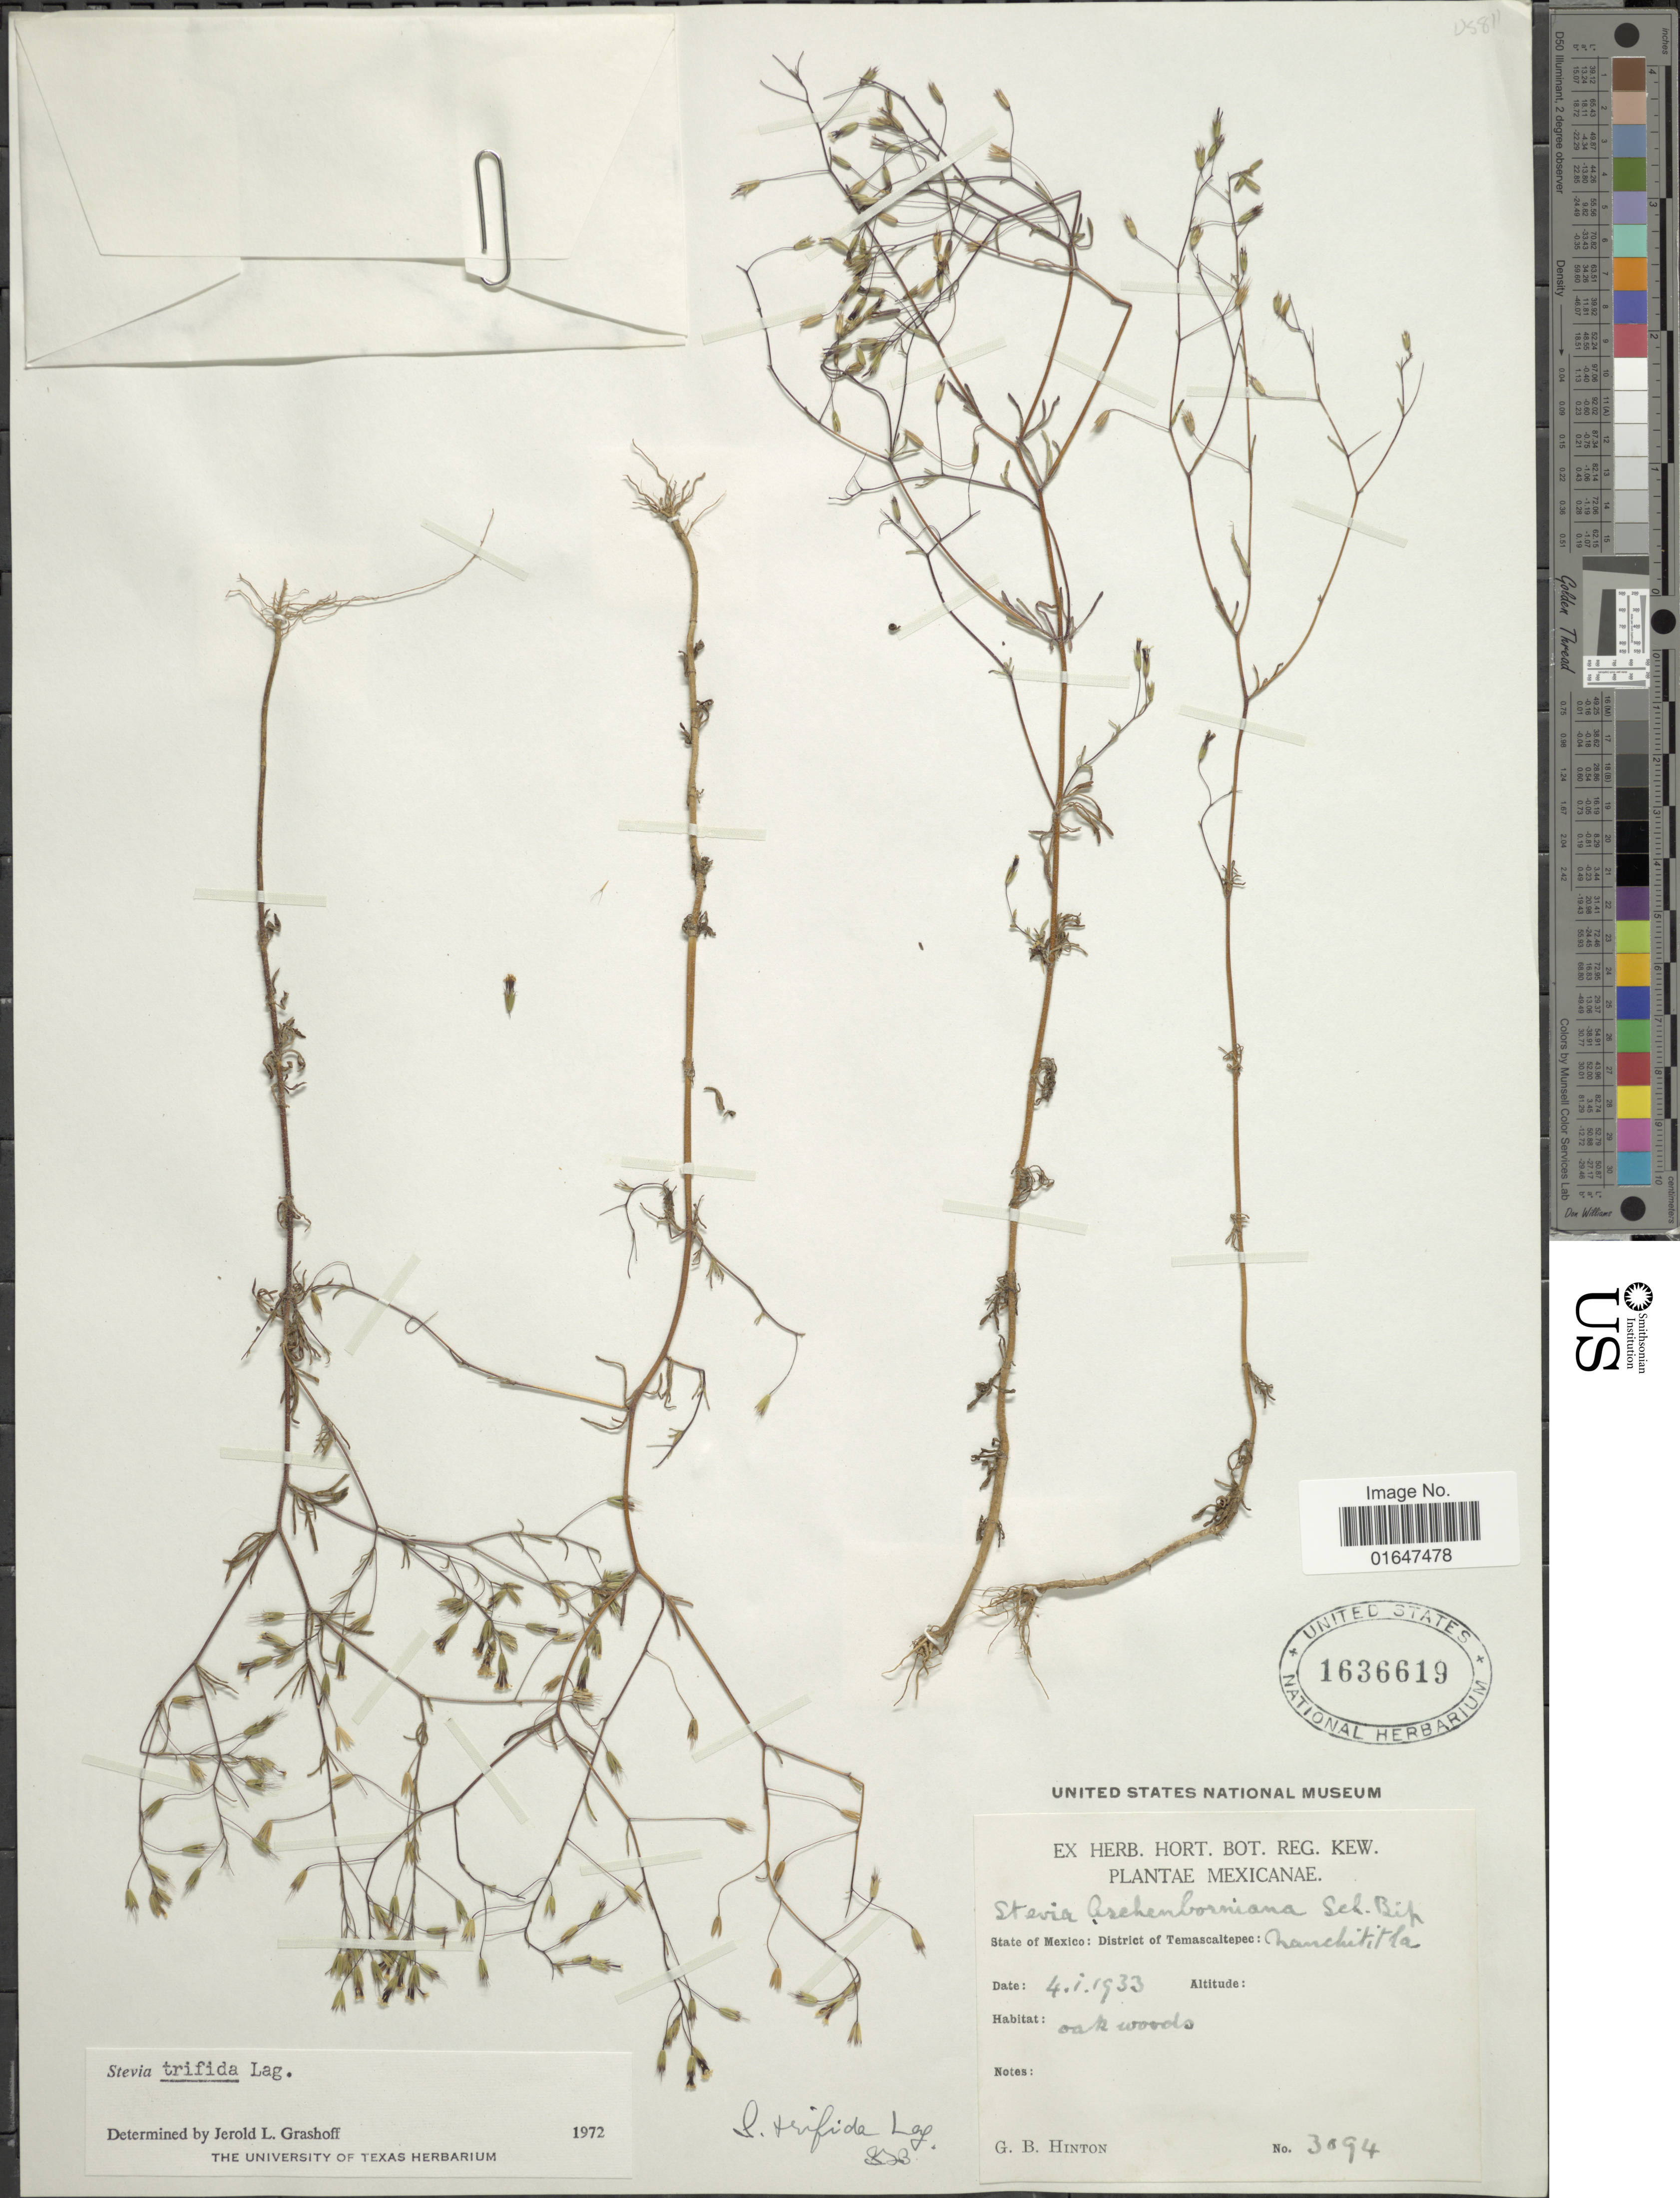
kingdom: Plantae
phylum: Tracheophyta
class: Magnoliopsida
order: Asterales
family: Asteraceae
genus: Stevia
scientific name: Stevia trifida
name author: Lag.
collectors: G. B. Hinton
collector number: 3094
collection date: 1933-01-04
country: Mexico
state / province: México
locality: Mexicanae, District of Temascaltepec, Nanchititla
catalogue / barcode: US 1636619